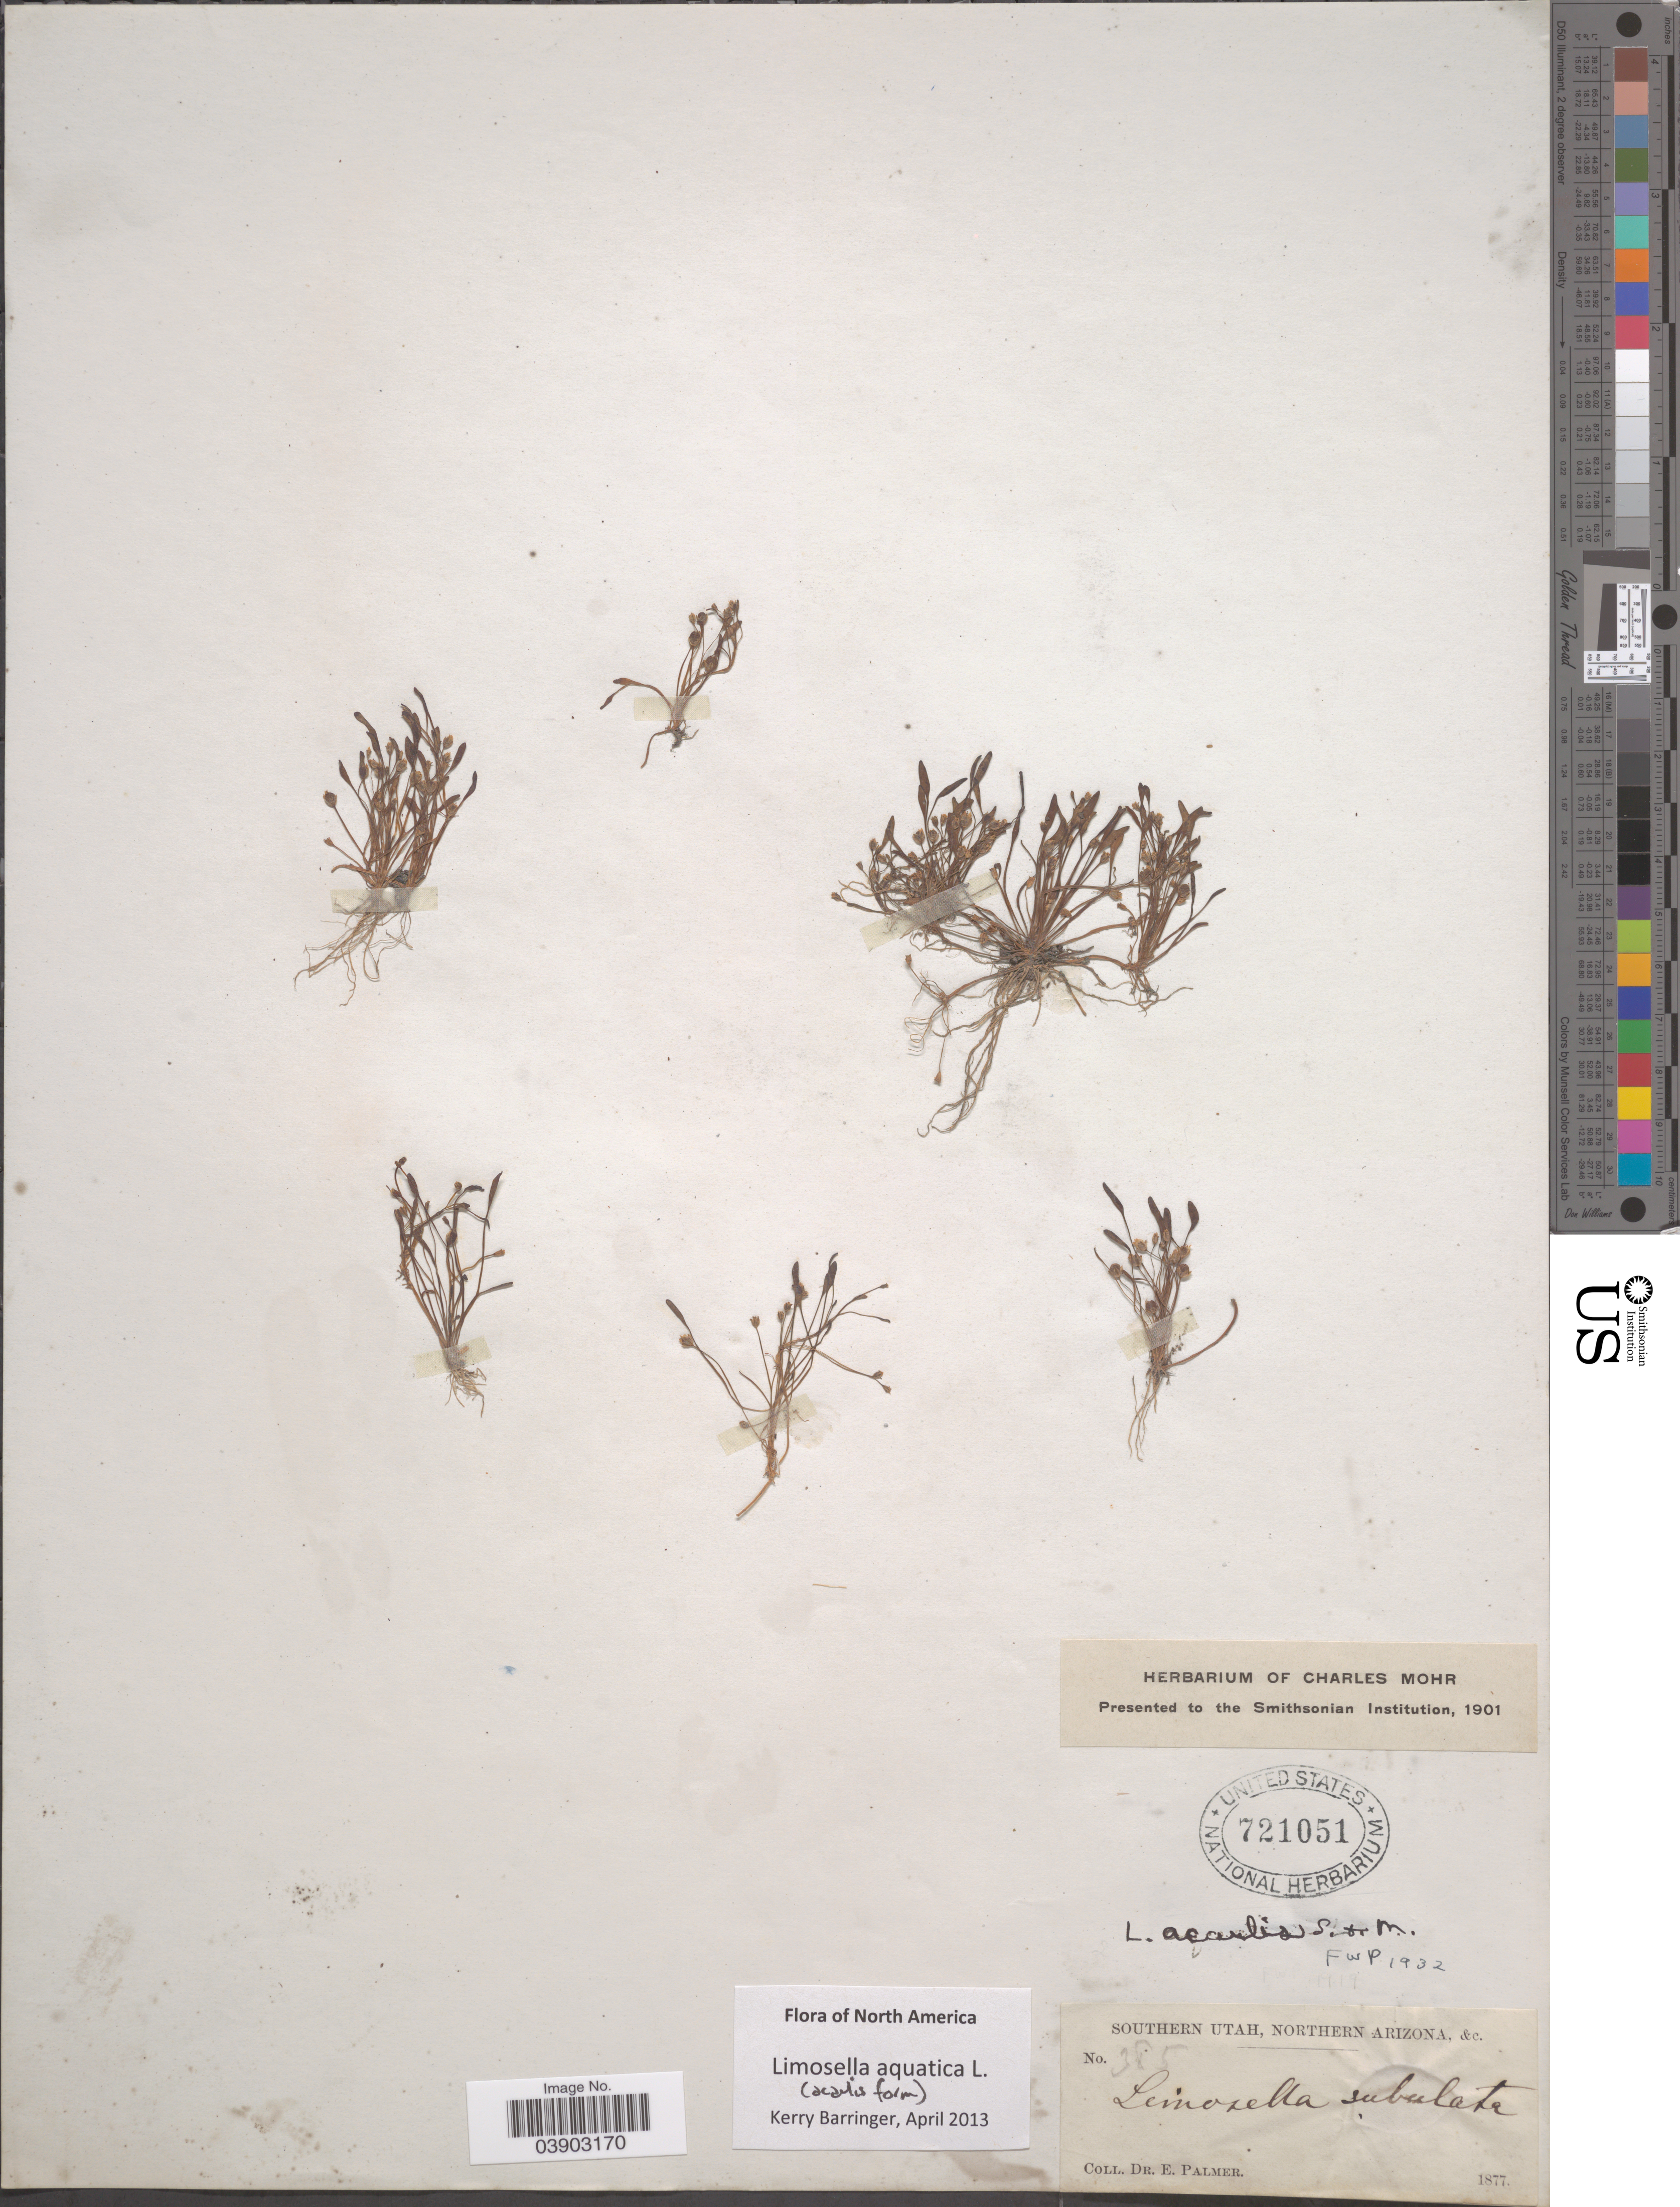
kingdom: Plantae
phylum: Tracheophyta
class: Magnoliopsida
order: Lamiales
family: Scrophulariaceae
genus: Limosella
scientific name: Limosella acaulis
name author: Sessé & Moc.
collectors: E. Palmer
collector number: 385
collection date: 1877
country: United States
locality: Southern Utah, Northern Arizona.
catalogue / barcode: US 721051